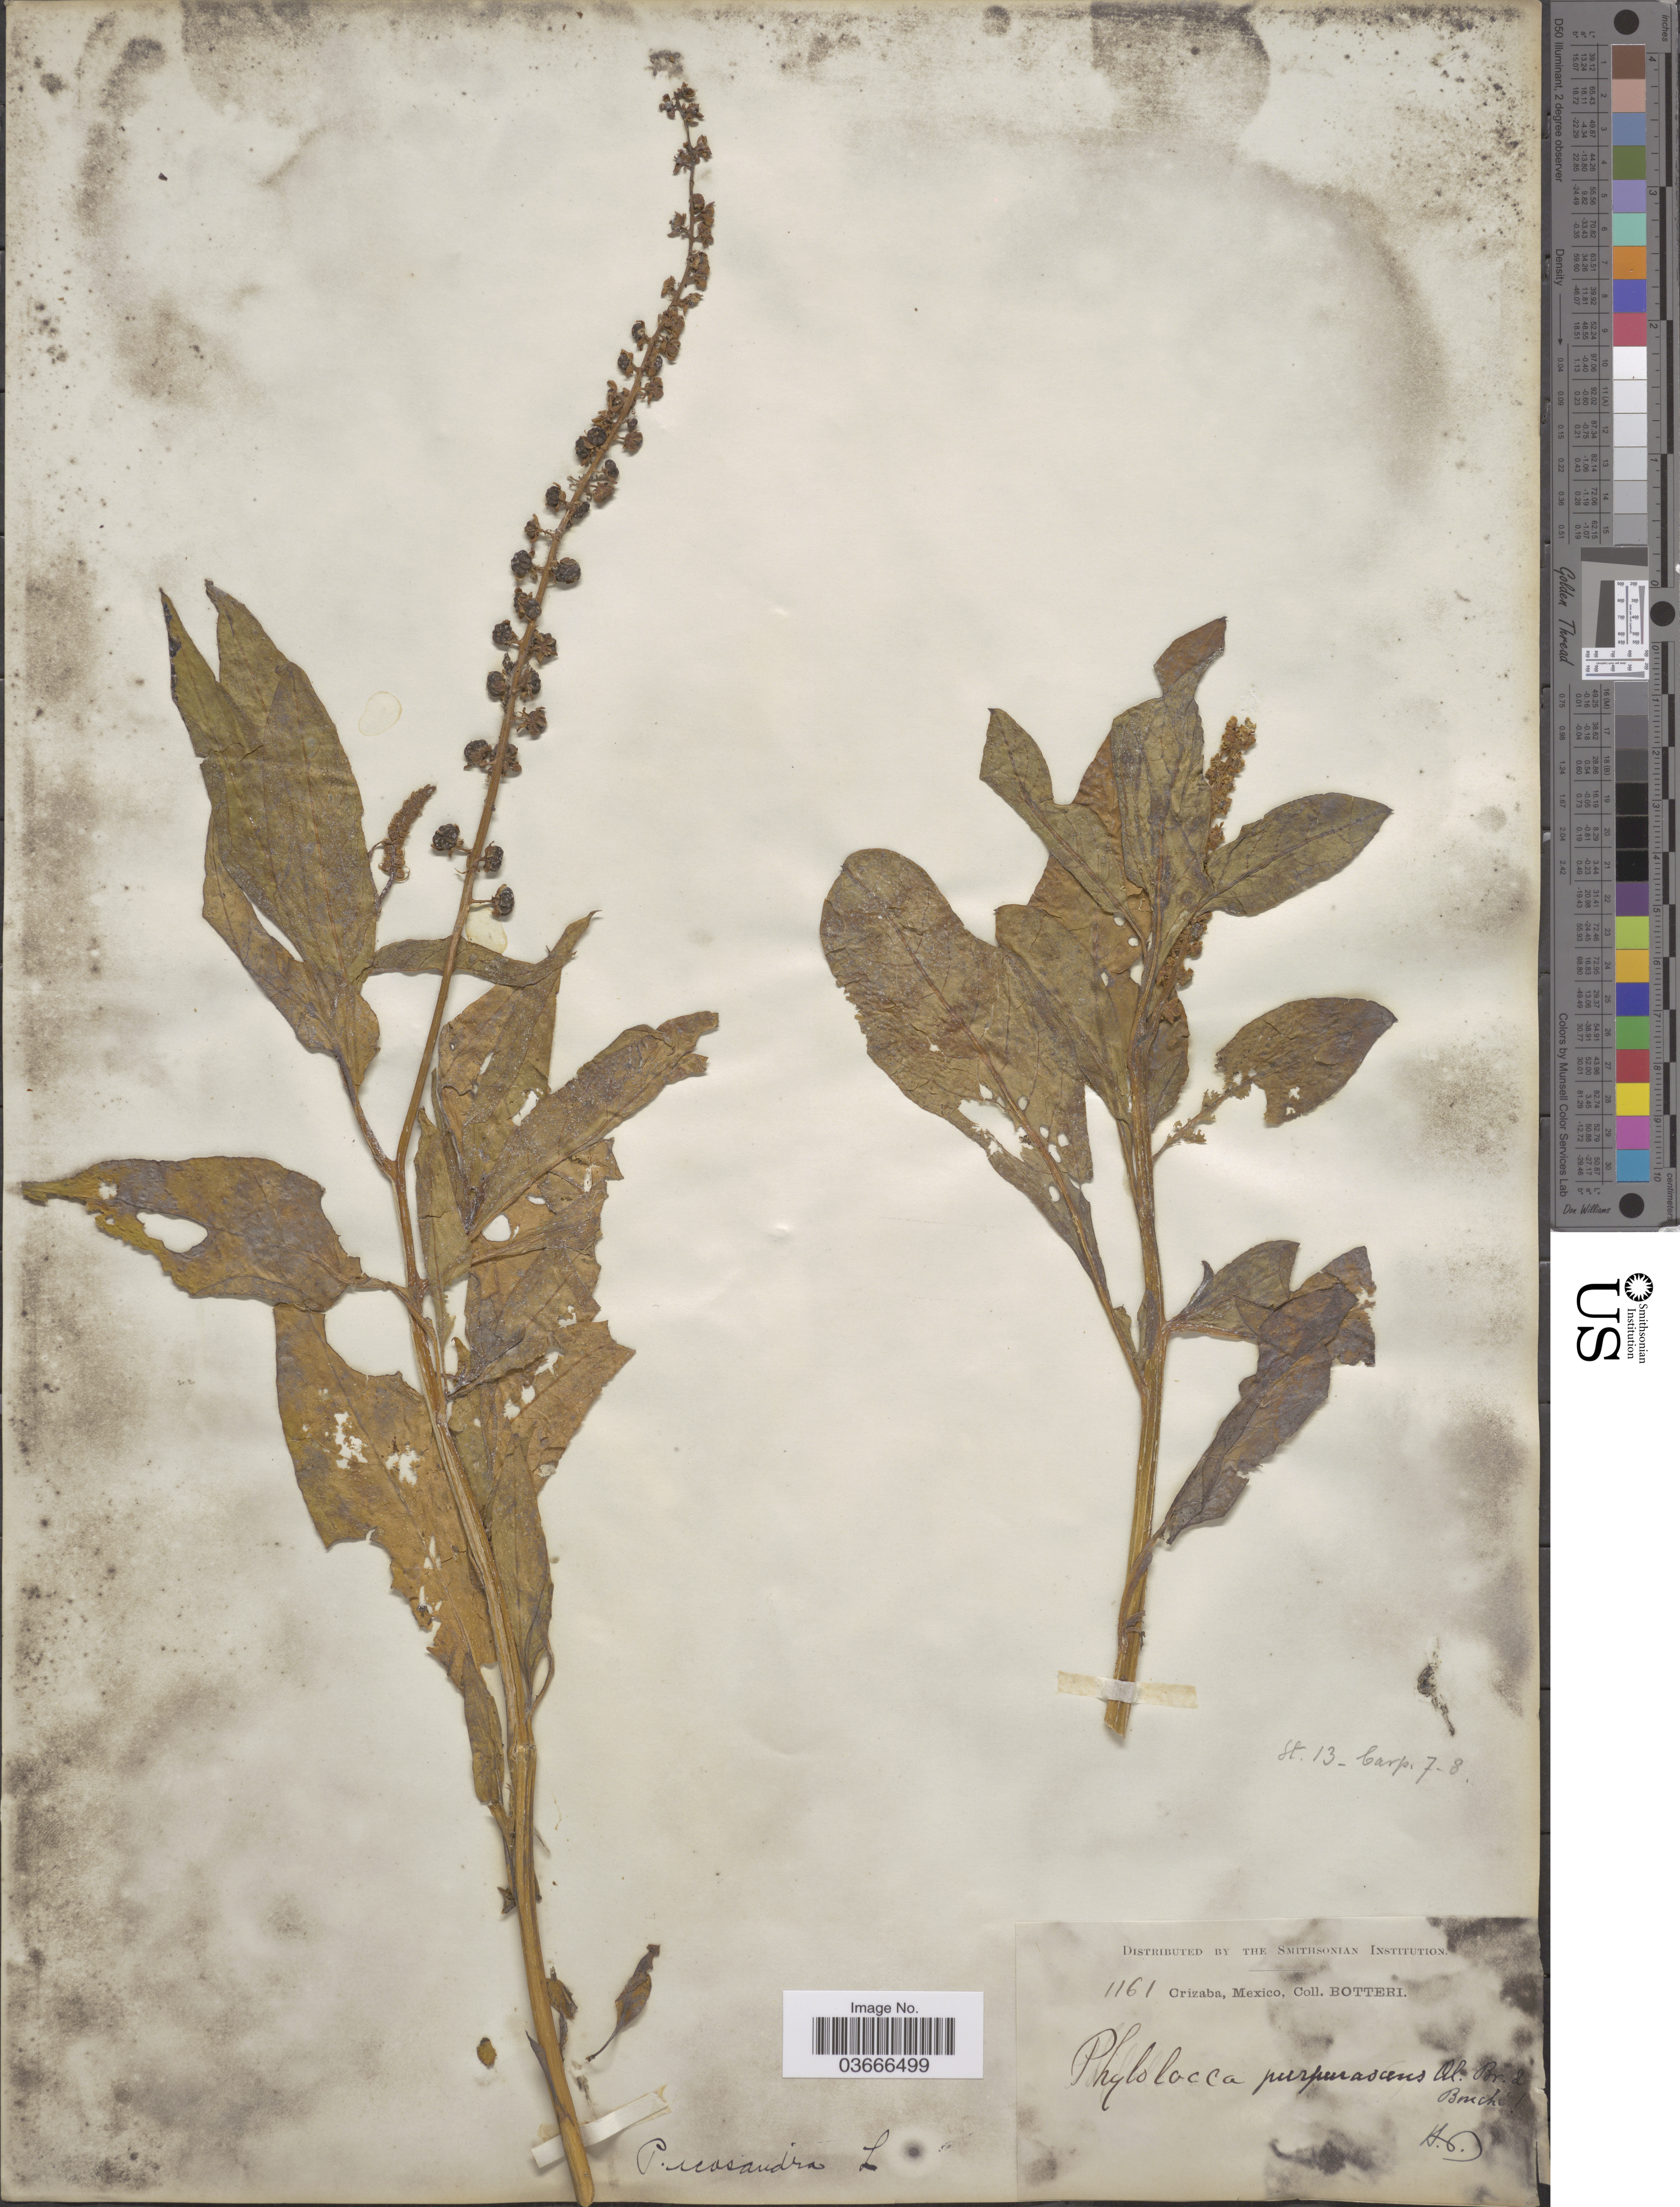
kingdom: Plantae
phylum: Tracheophyta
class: Magnoliopsida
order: Caryophyllales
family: Phytolaccaceae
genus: Phytolacca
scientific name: Phytolacca octandra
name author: L.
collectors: -. Botteri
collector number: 1161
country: Mexico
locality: Orizaba.